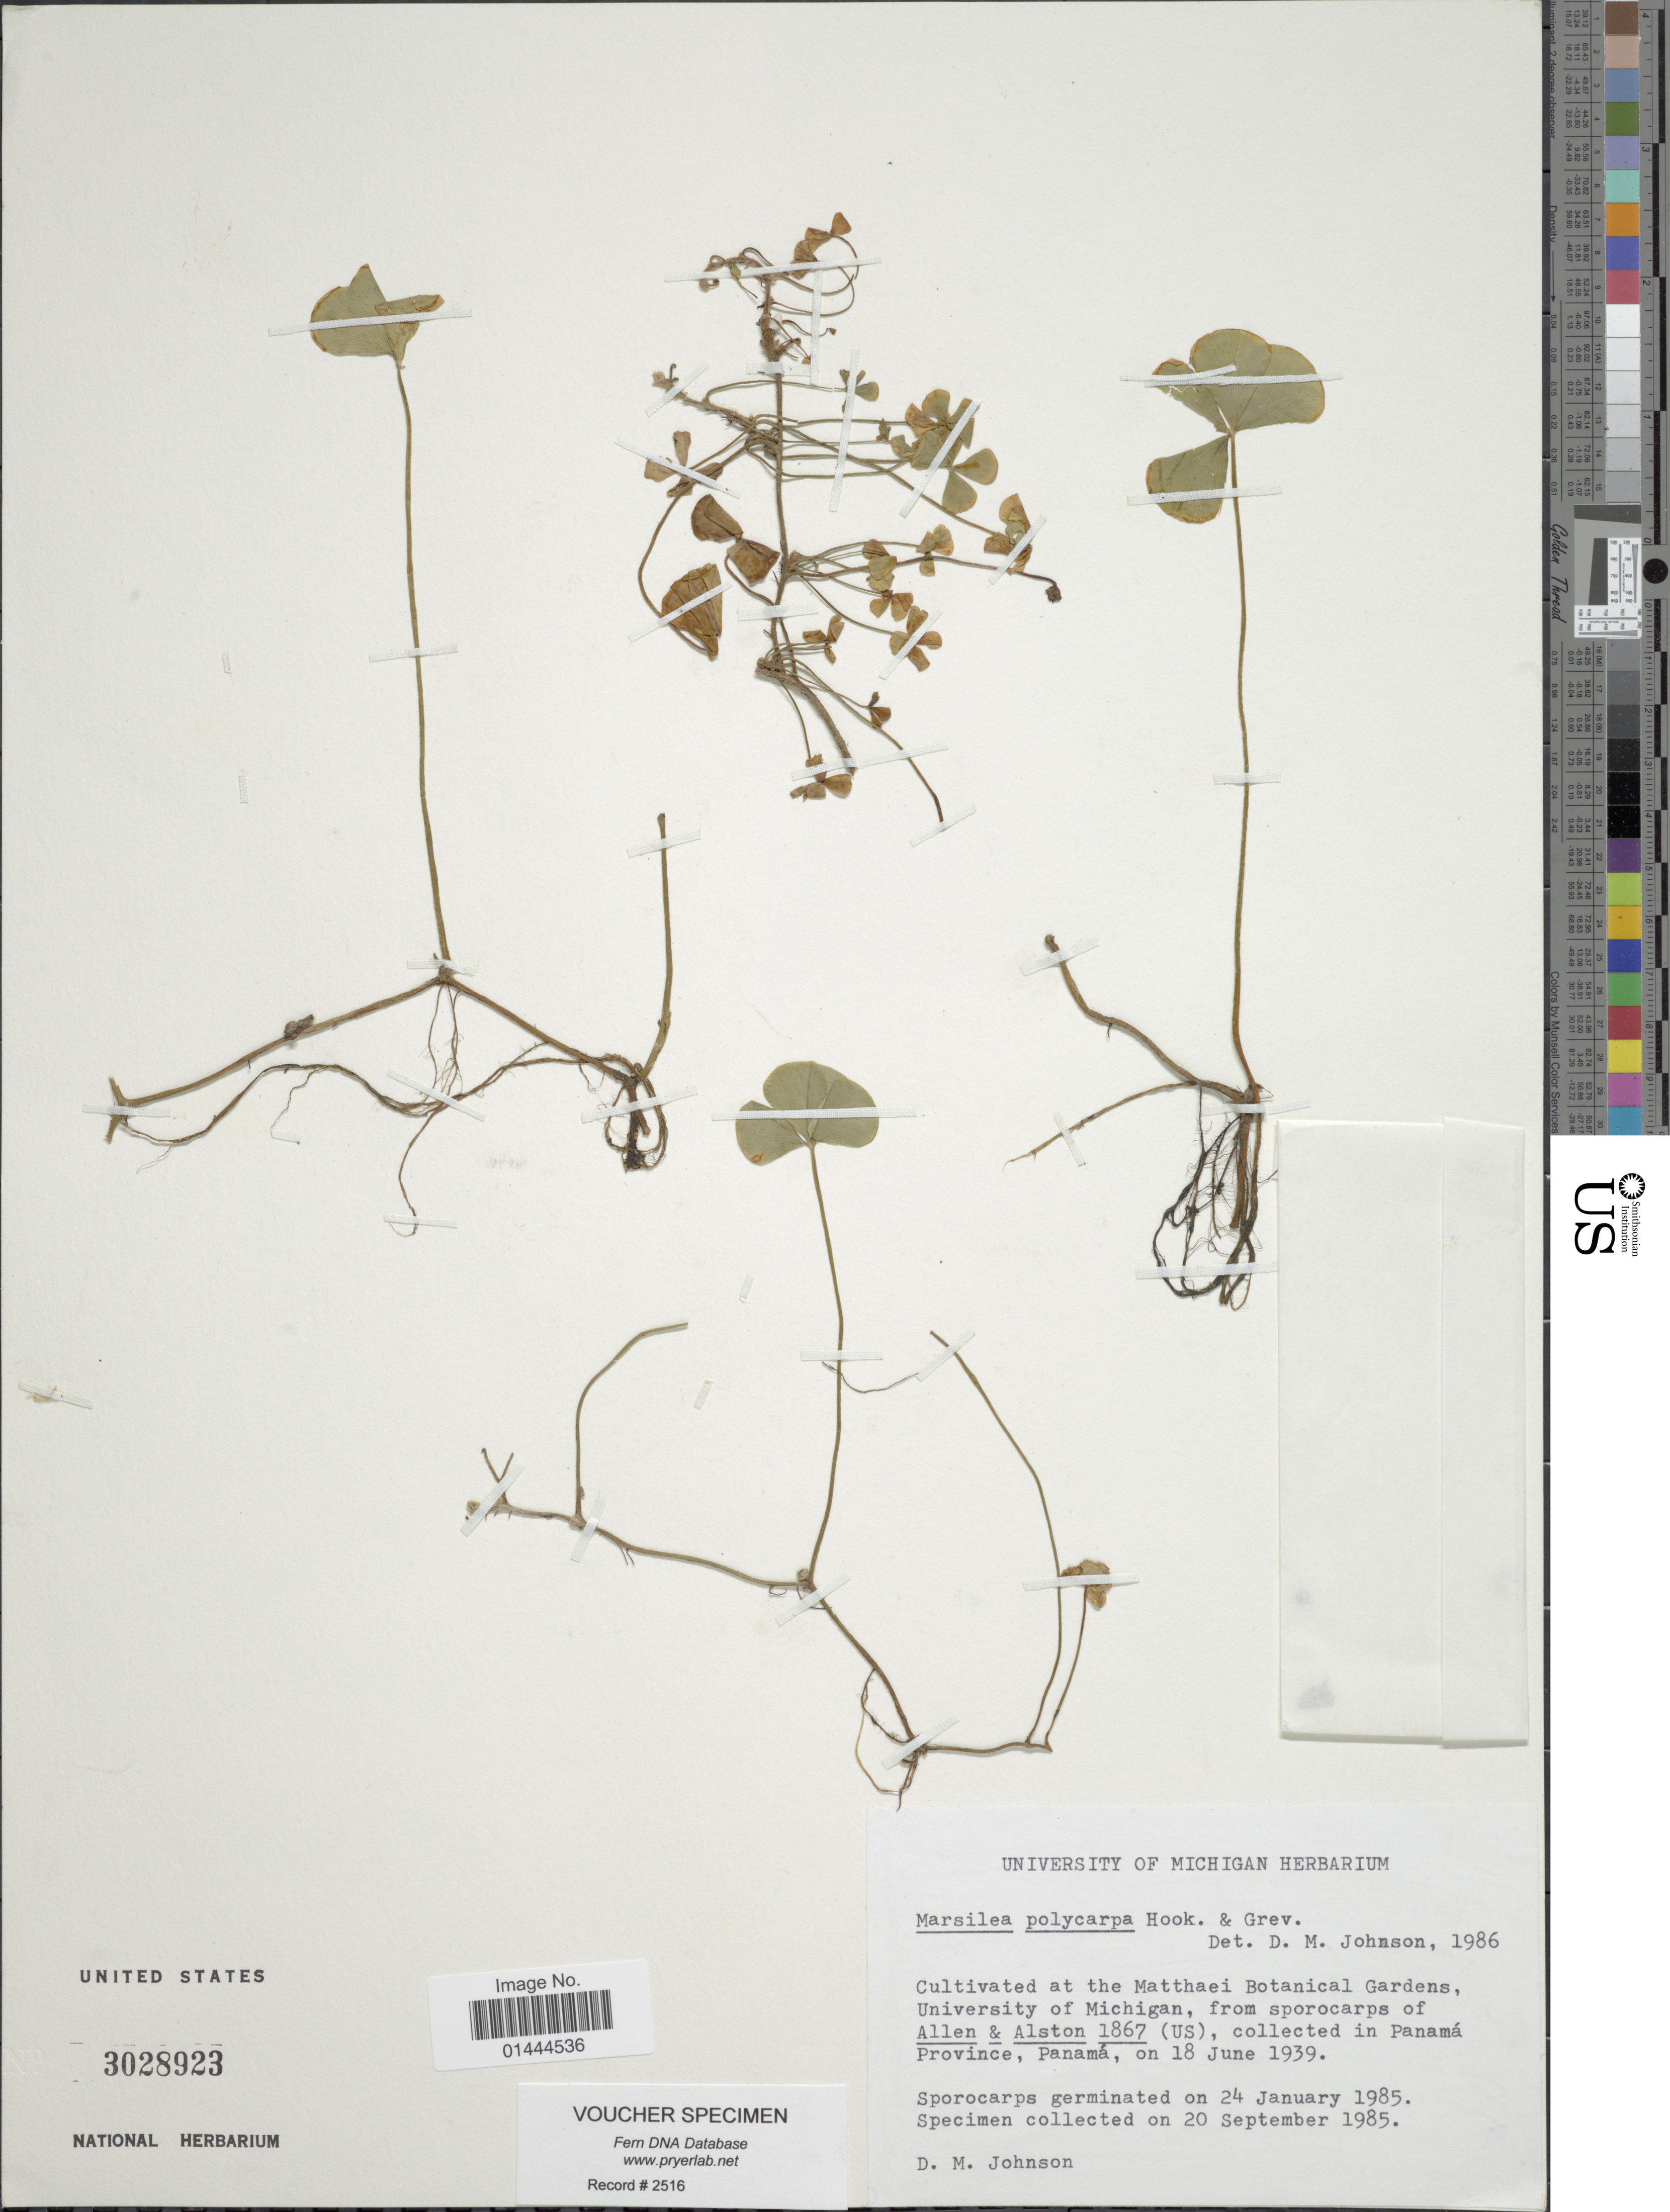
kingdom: Plantae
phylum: Tracheophyta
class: Polypodiopsida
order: Salviniales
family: Marsileaceae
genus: Marsilea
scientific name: Marsilea polycarpa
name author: Hook. & Grev.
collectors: D. M. Johnson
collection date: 1939-06-18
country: United States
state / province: Michigan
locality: Matthaei Botanical Gardens, University of Michigan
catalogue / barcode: US 3028923